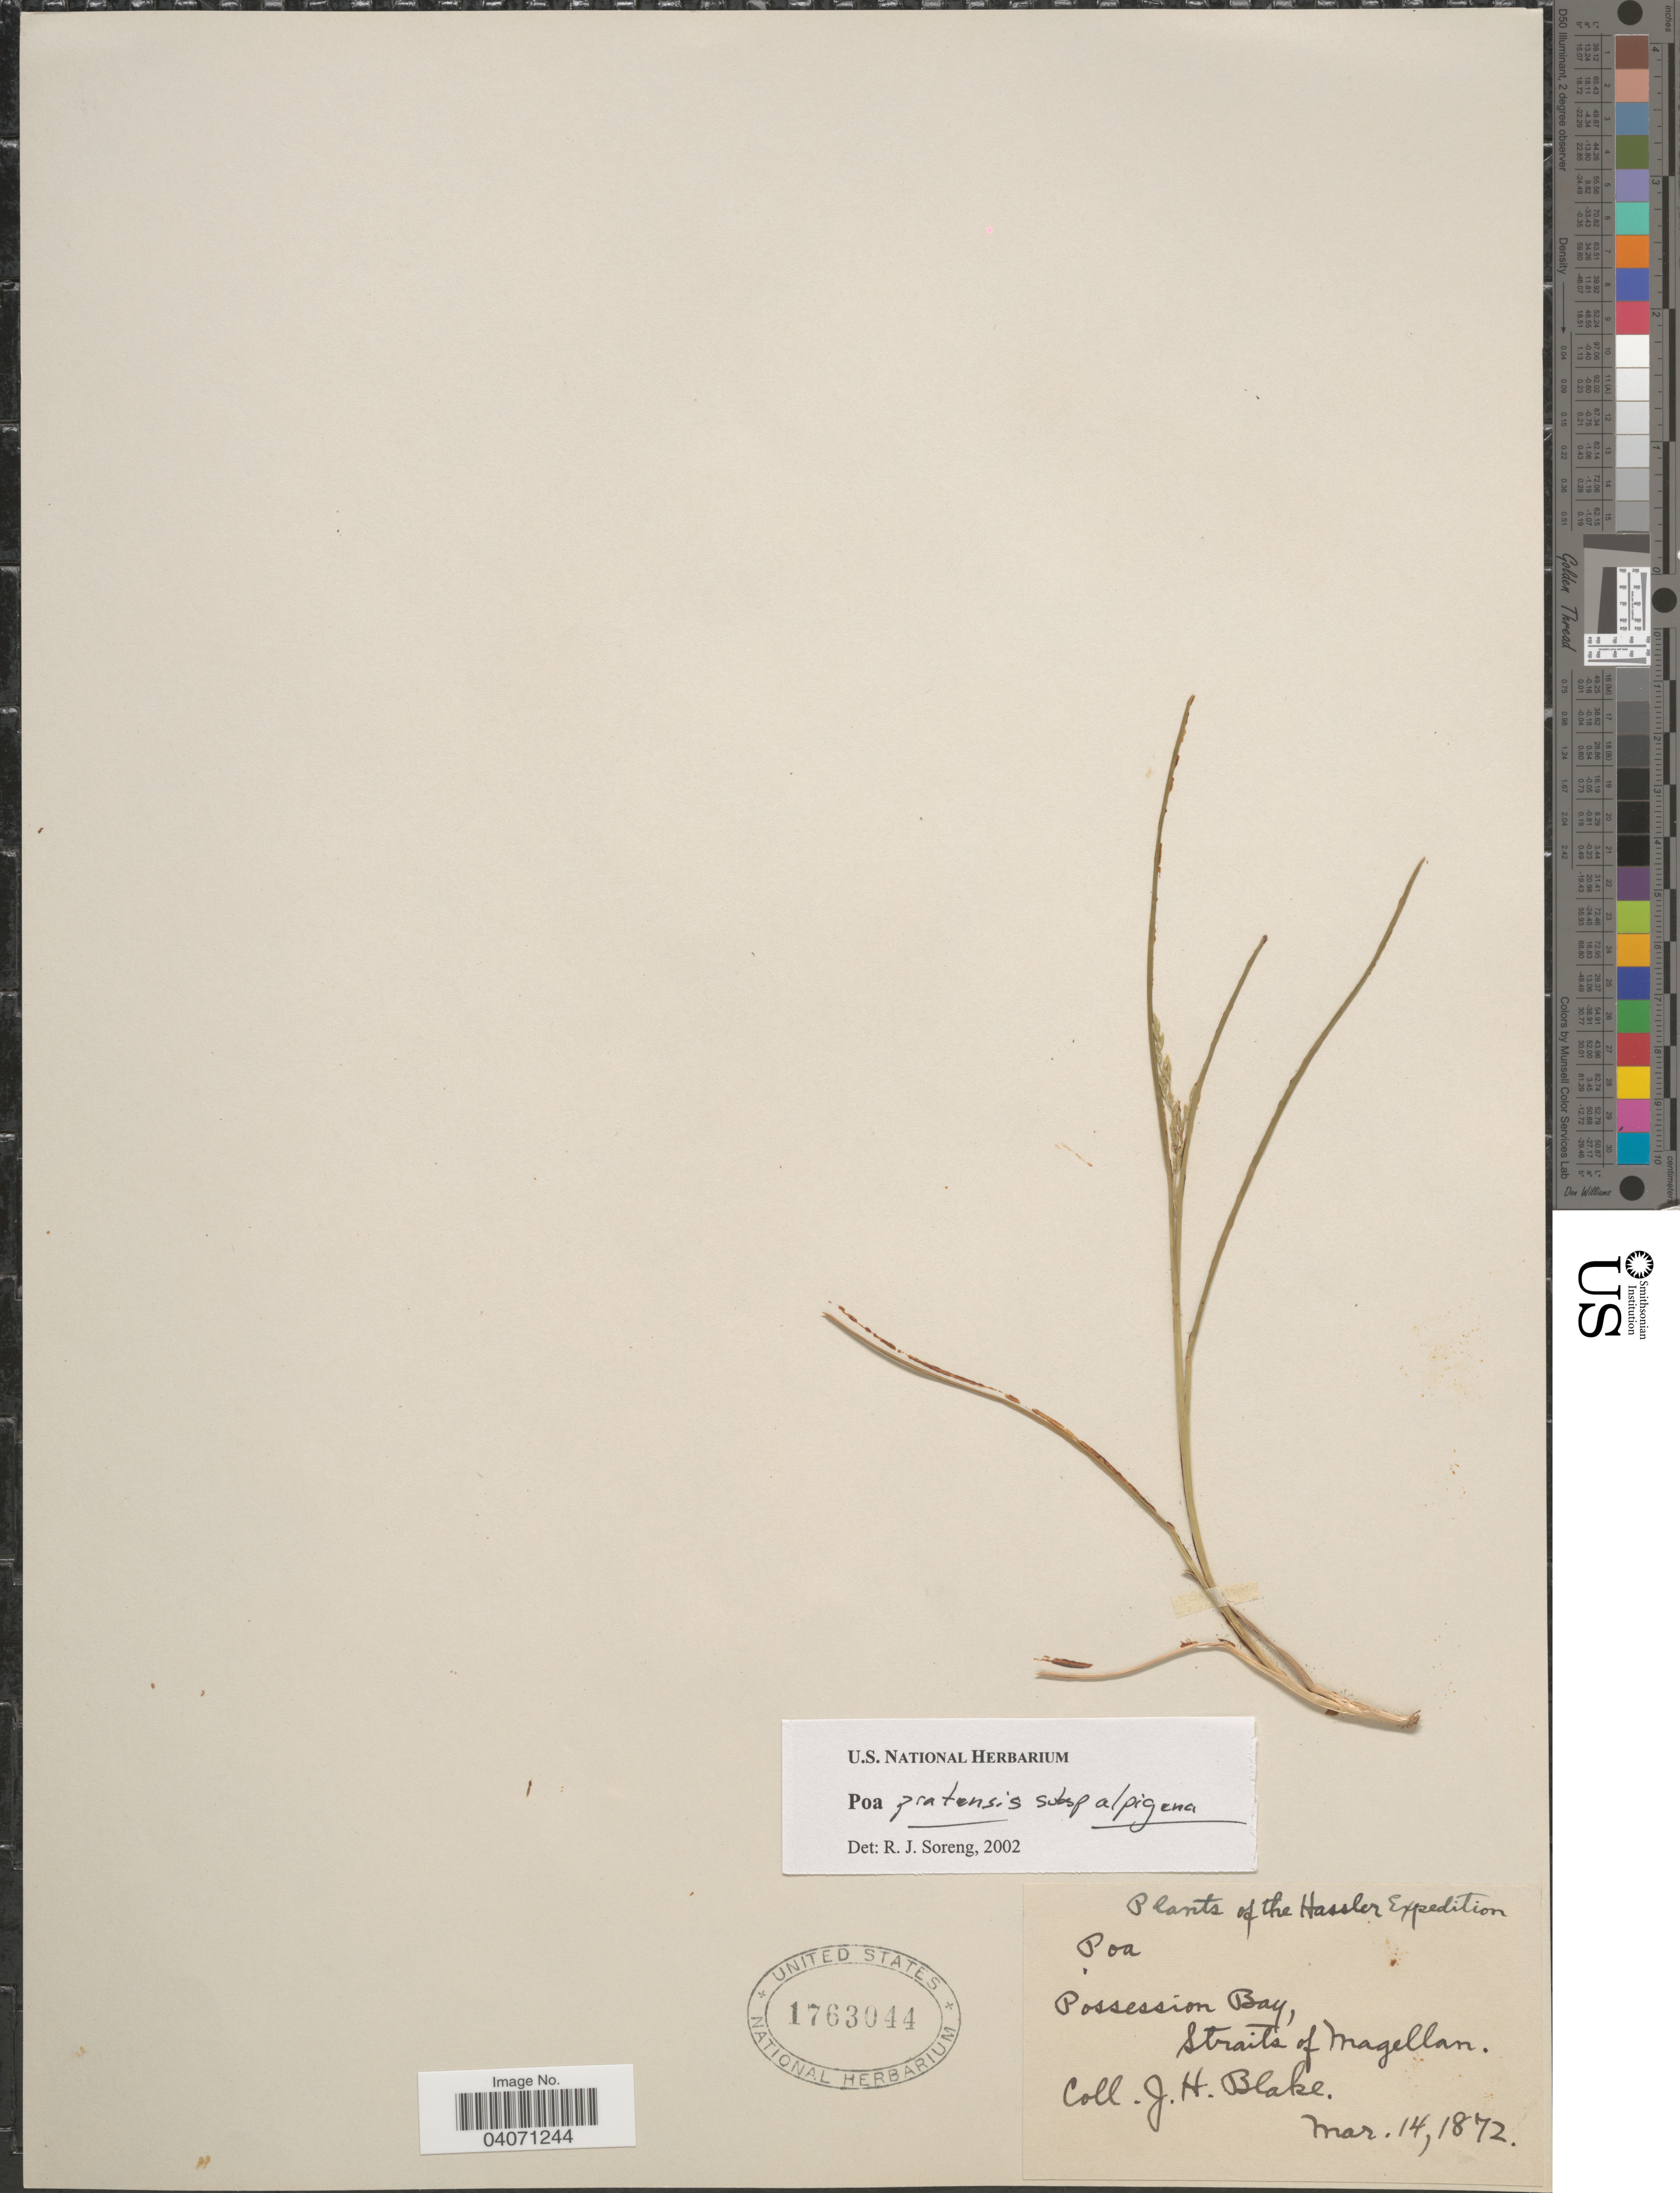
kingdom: Plantae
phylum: Tracheophyta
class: Liliopsida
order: Poales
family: Poaceae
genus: Poa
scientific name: Poa pratensis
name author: L.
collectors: J. Blake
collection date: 1872-03-14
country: Chile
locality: The Hassler Expedition. Possession Bay, Straits of Magellan.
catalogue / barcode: US 1763044